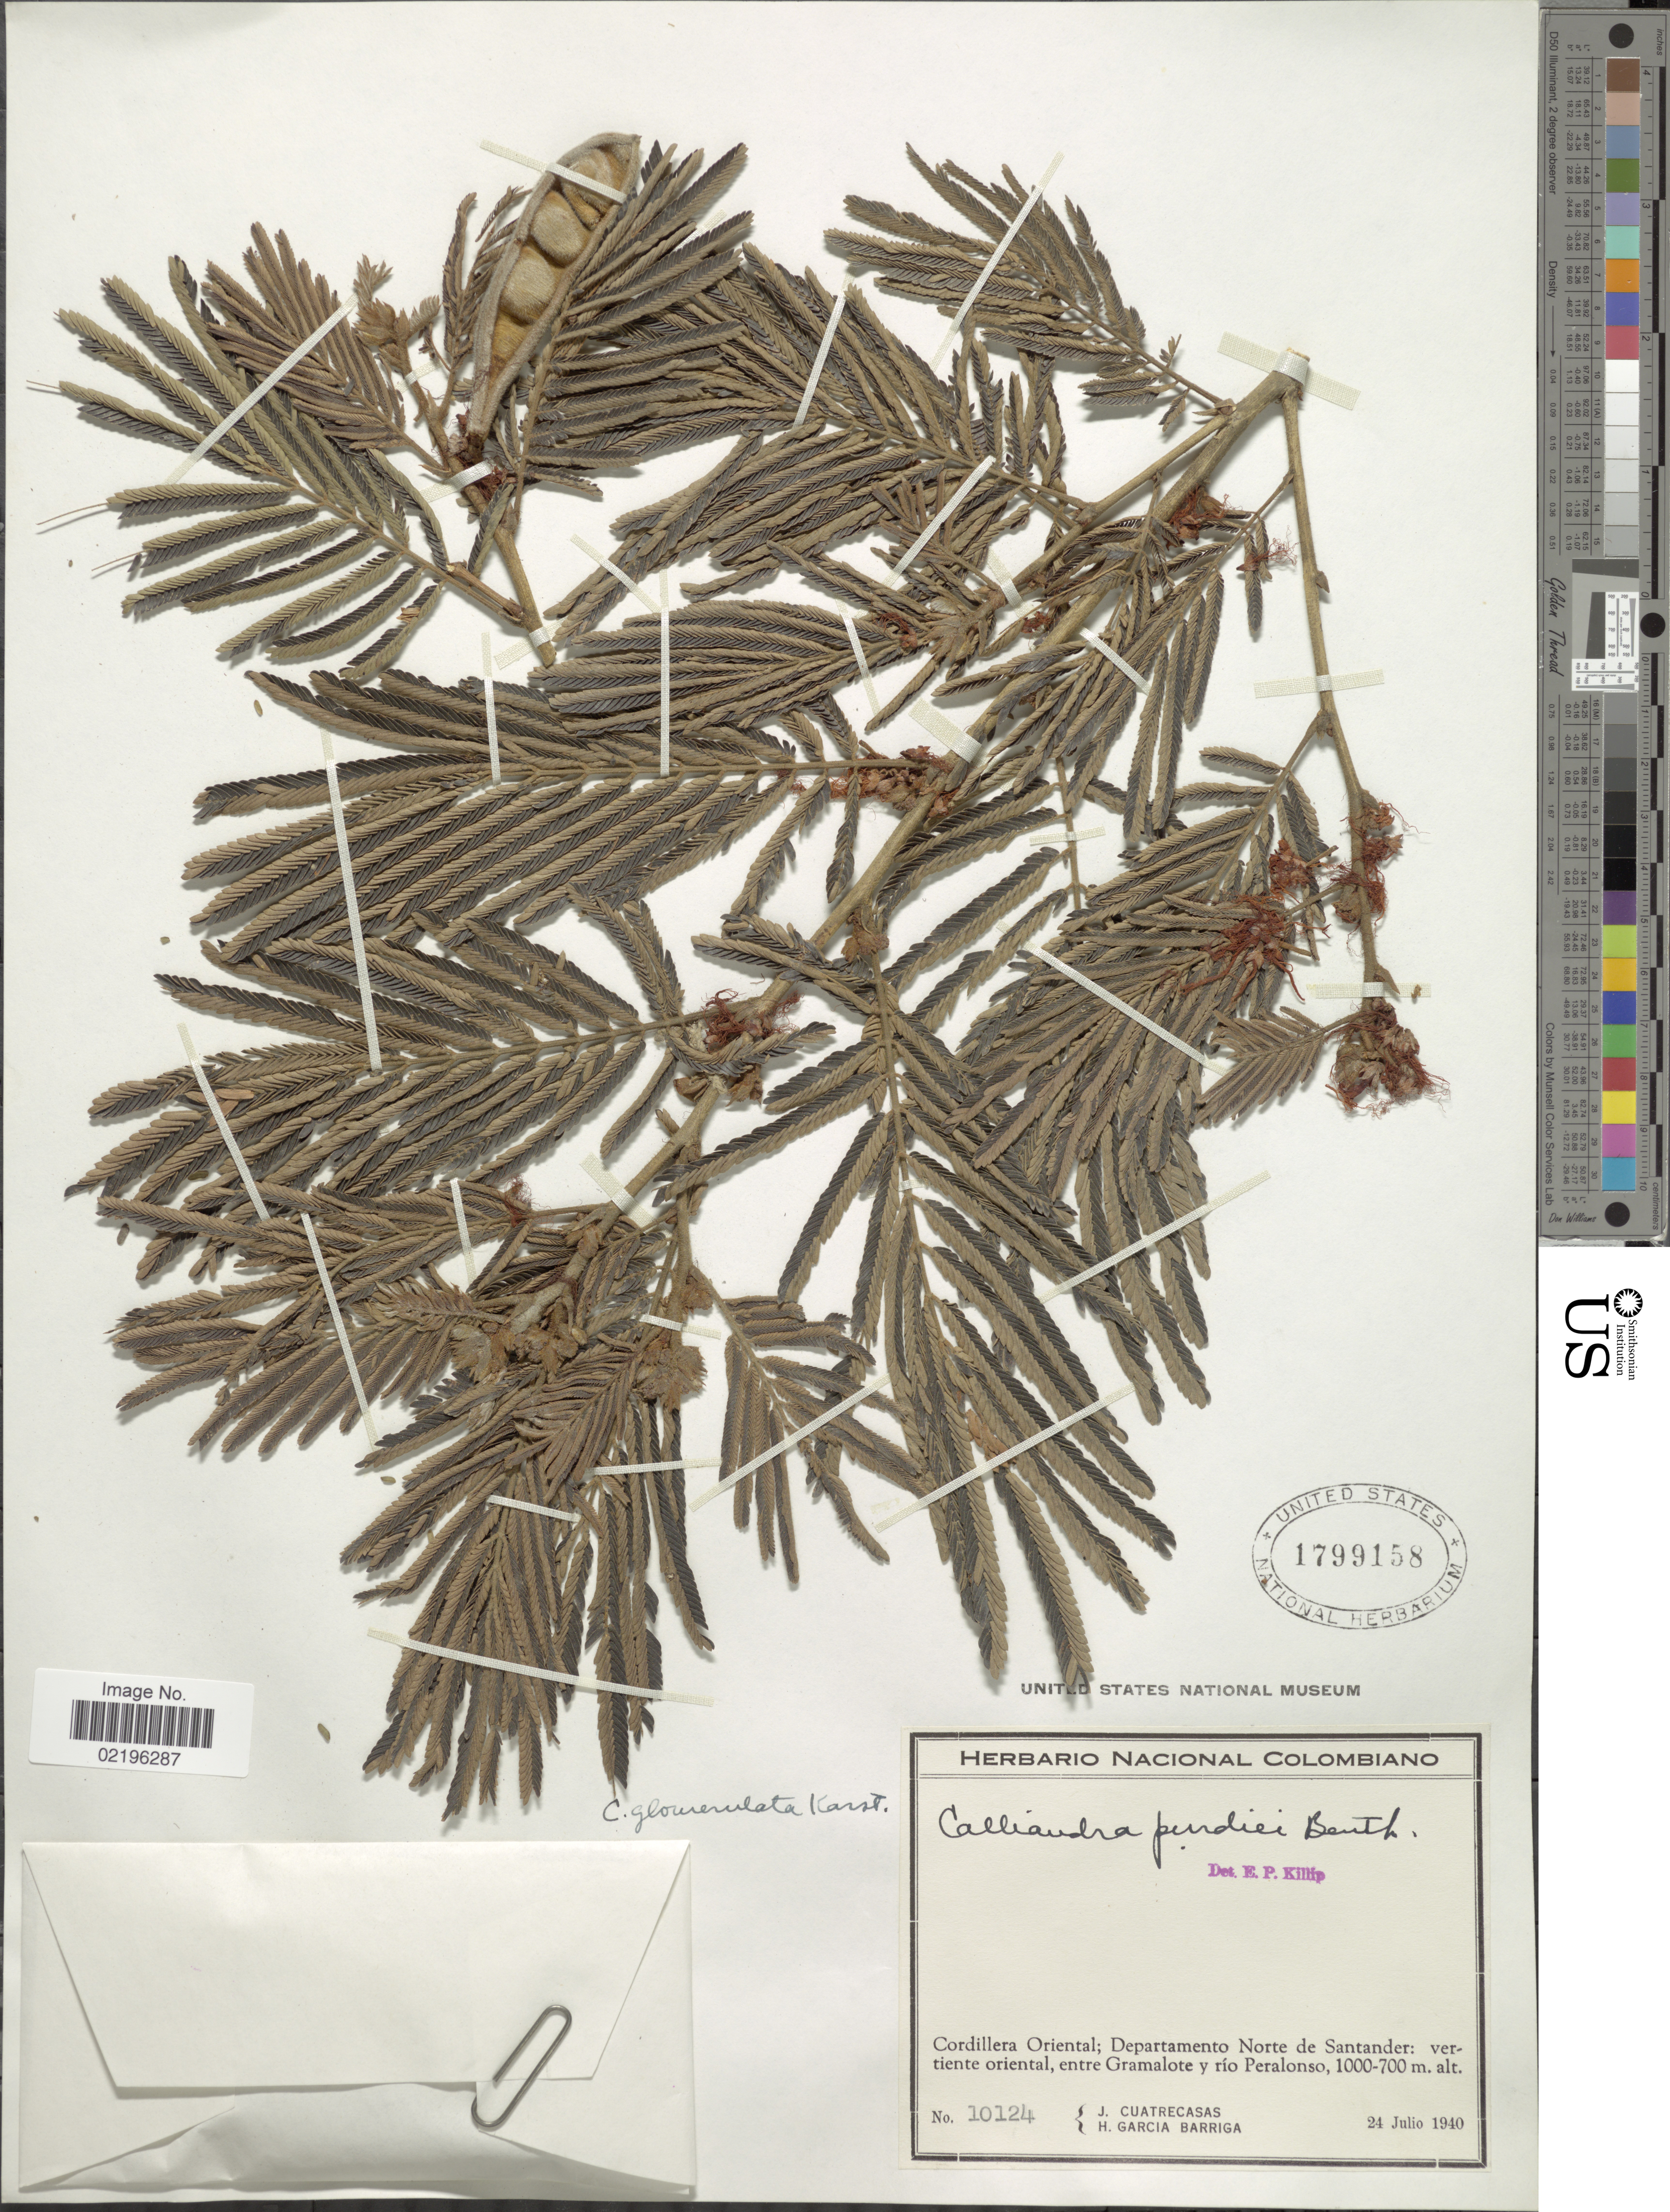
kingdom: Plantae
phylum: Tracheophyta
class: Magnoliopsida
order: Fabales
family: Fabaceae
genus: Calliandra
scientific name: Calliandra glomerulata var. glomerulata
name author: H. Karst.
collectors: J. Cuatrecasas & H. García Barriga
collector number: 10124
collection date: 1940-07-24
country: Colombia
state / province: Norte de Santander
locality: Cordillera Oriental; Departamento Norte de Santander: vertiente oriental, entre Gramalote y rio Peralonso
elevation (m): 700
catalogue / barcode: US 1799158